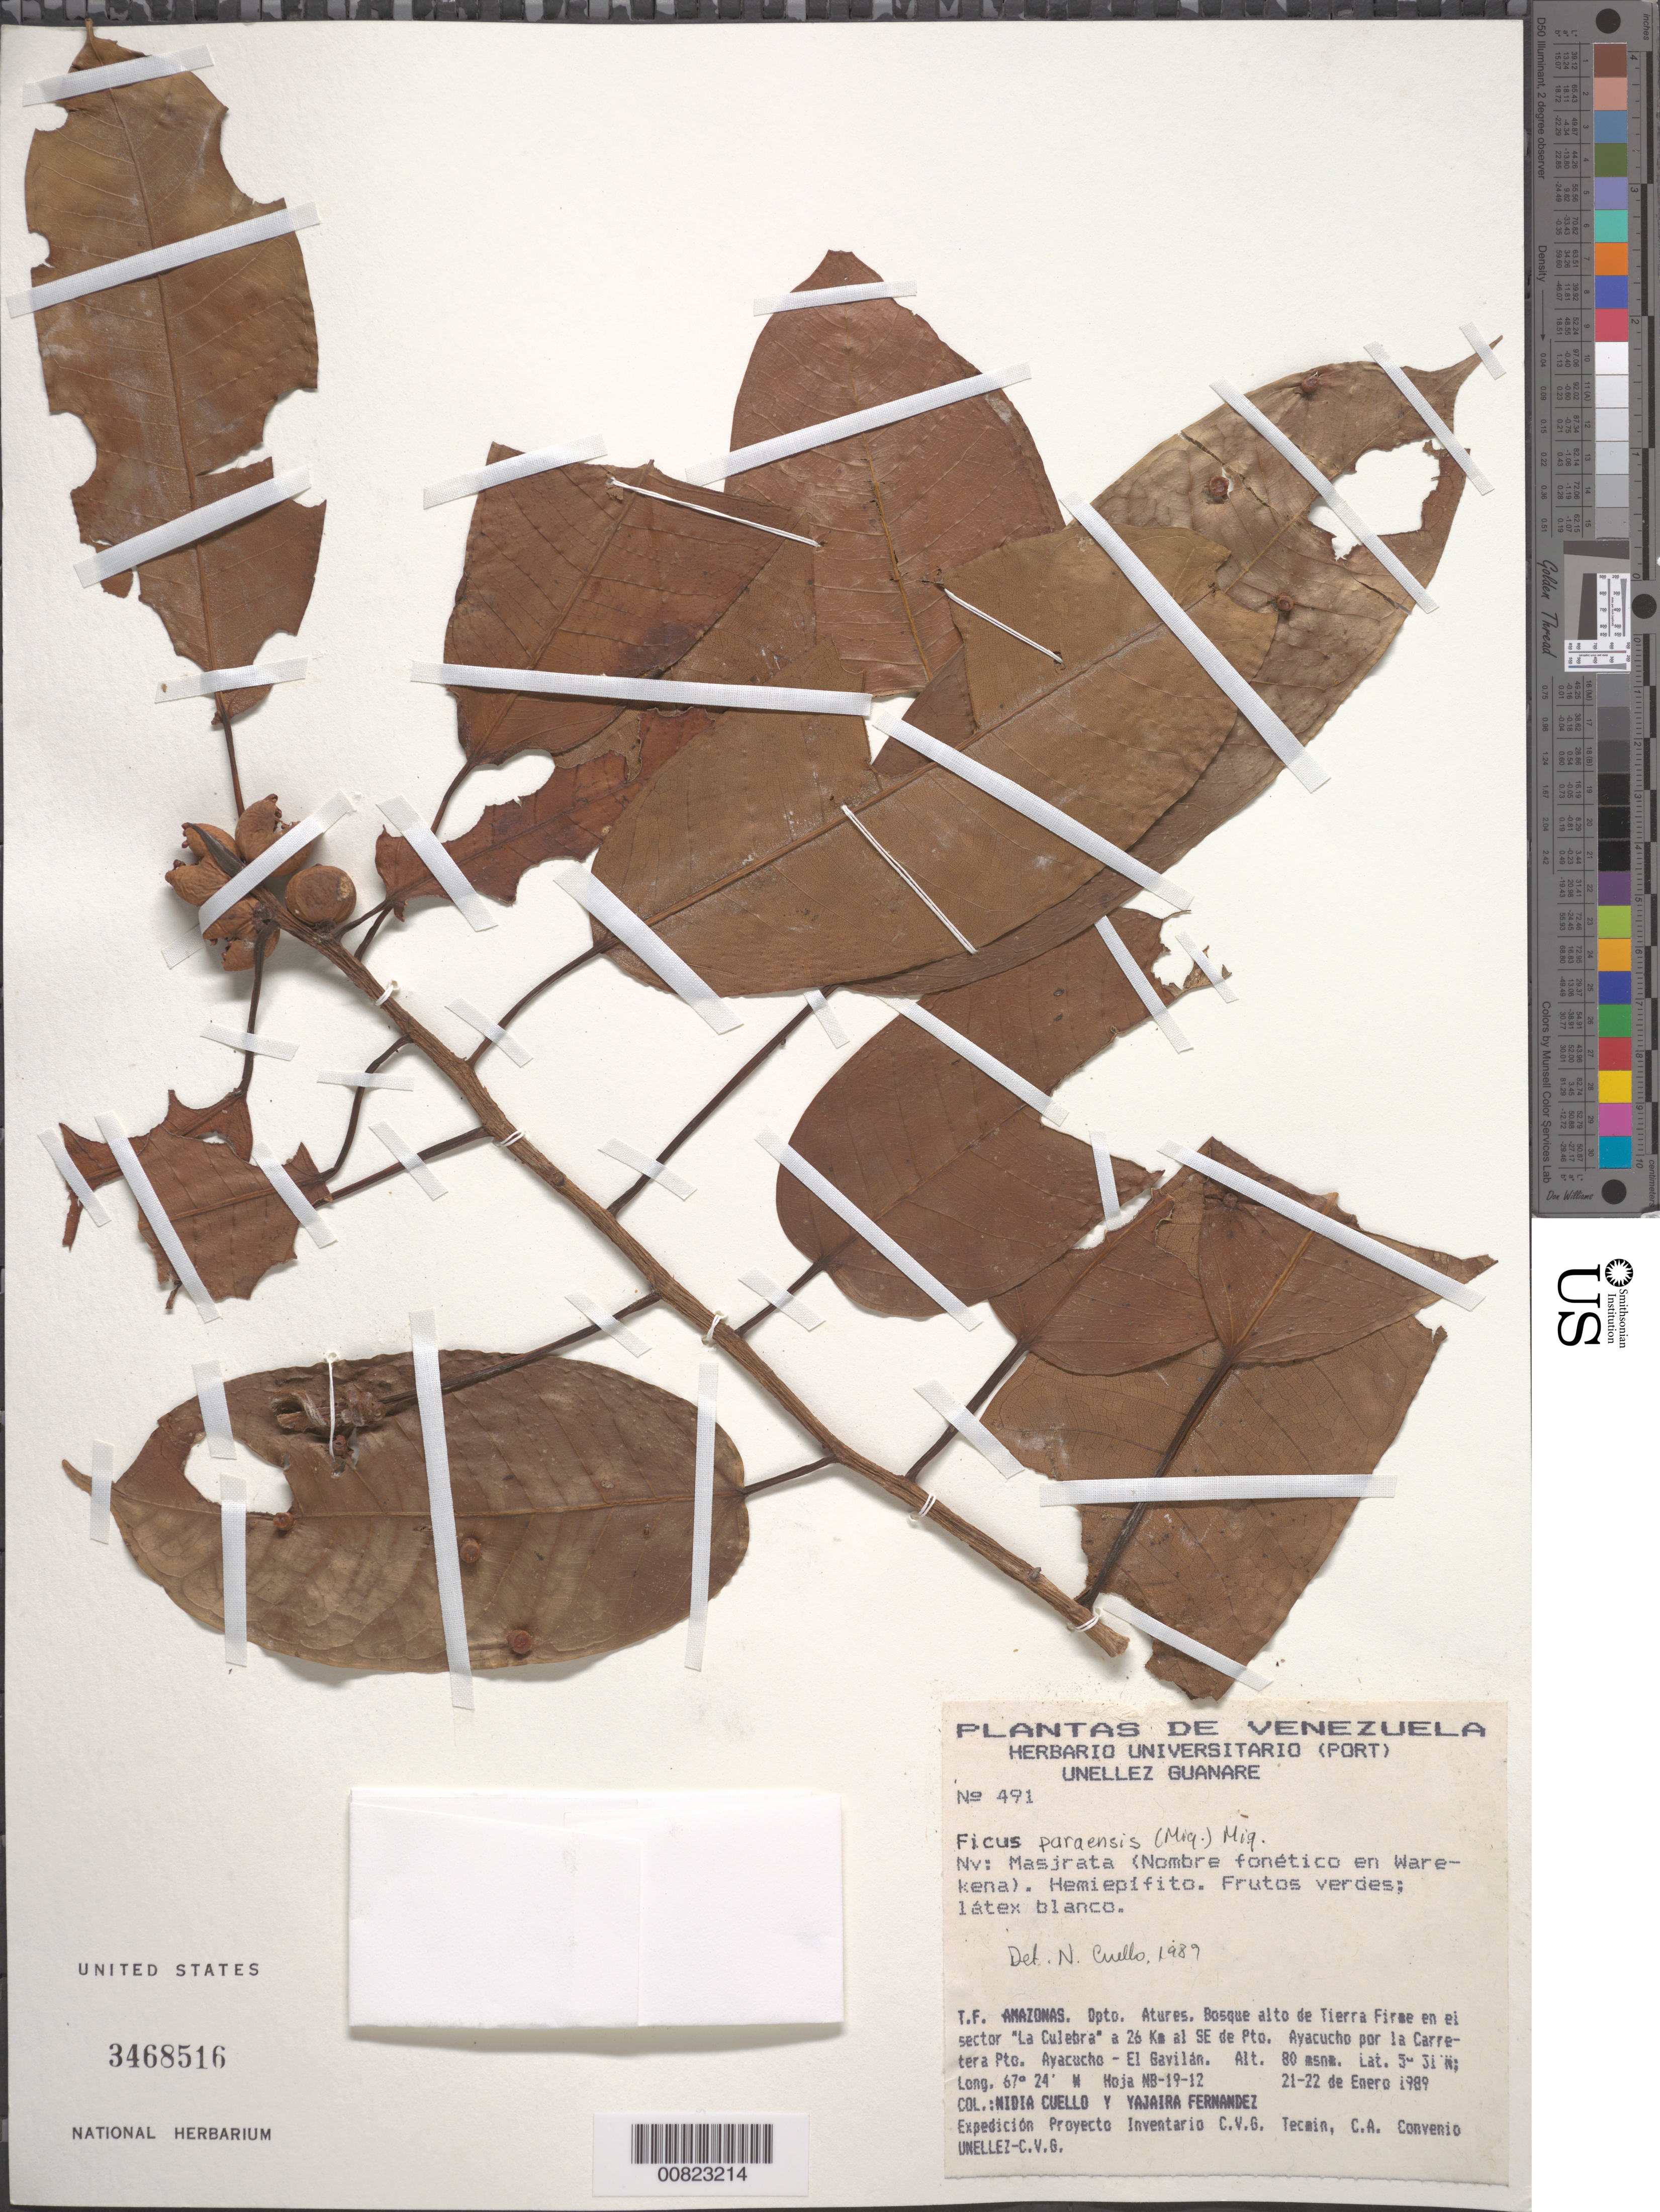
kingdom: Plantae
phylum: Tracheophyta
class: Magnoliopsida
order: Rosales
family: Moraceae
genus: Ficus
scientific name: Ficus paraensis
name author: (Miq.) Miq.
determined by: Cuello, Nidia L.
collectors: N. L. Cuello & Y. Fernandez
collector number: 491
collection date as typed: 21-Jan-89 to 22-Jan-89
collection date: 1989-01-21/1989-01-22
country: Venezuela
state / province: Amazonas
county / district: Atures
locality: Sector "La Culebra" a 26 km SE Pto. Ayacucho por la carretera Pto Ayacucho - El Gavilan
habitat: Bosque alto de tierra firme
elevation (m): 80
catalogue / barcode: US 3468516